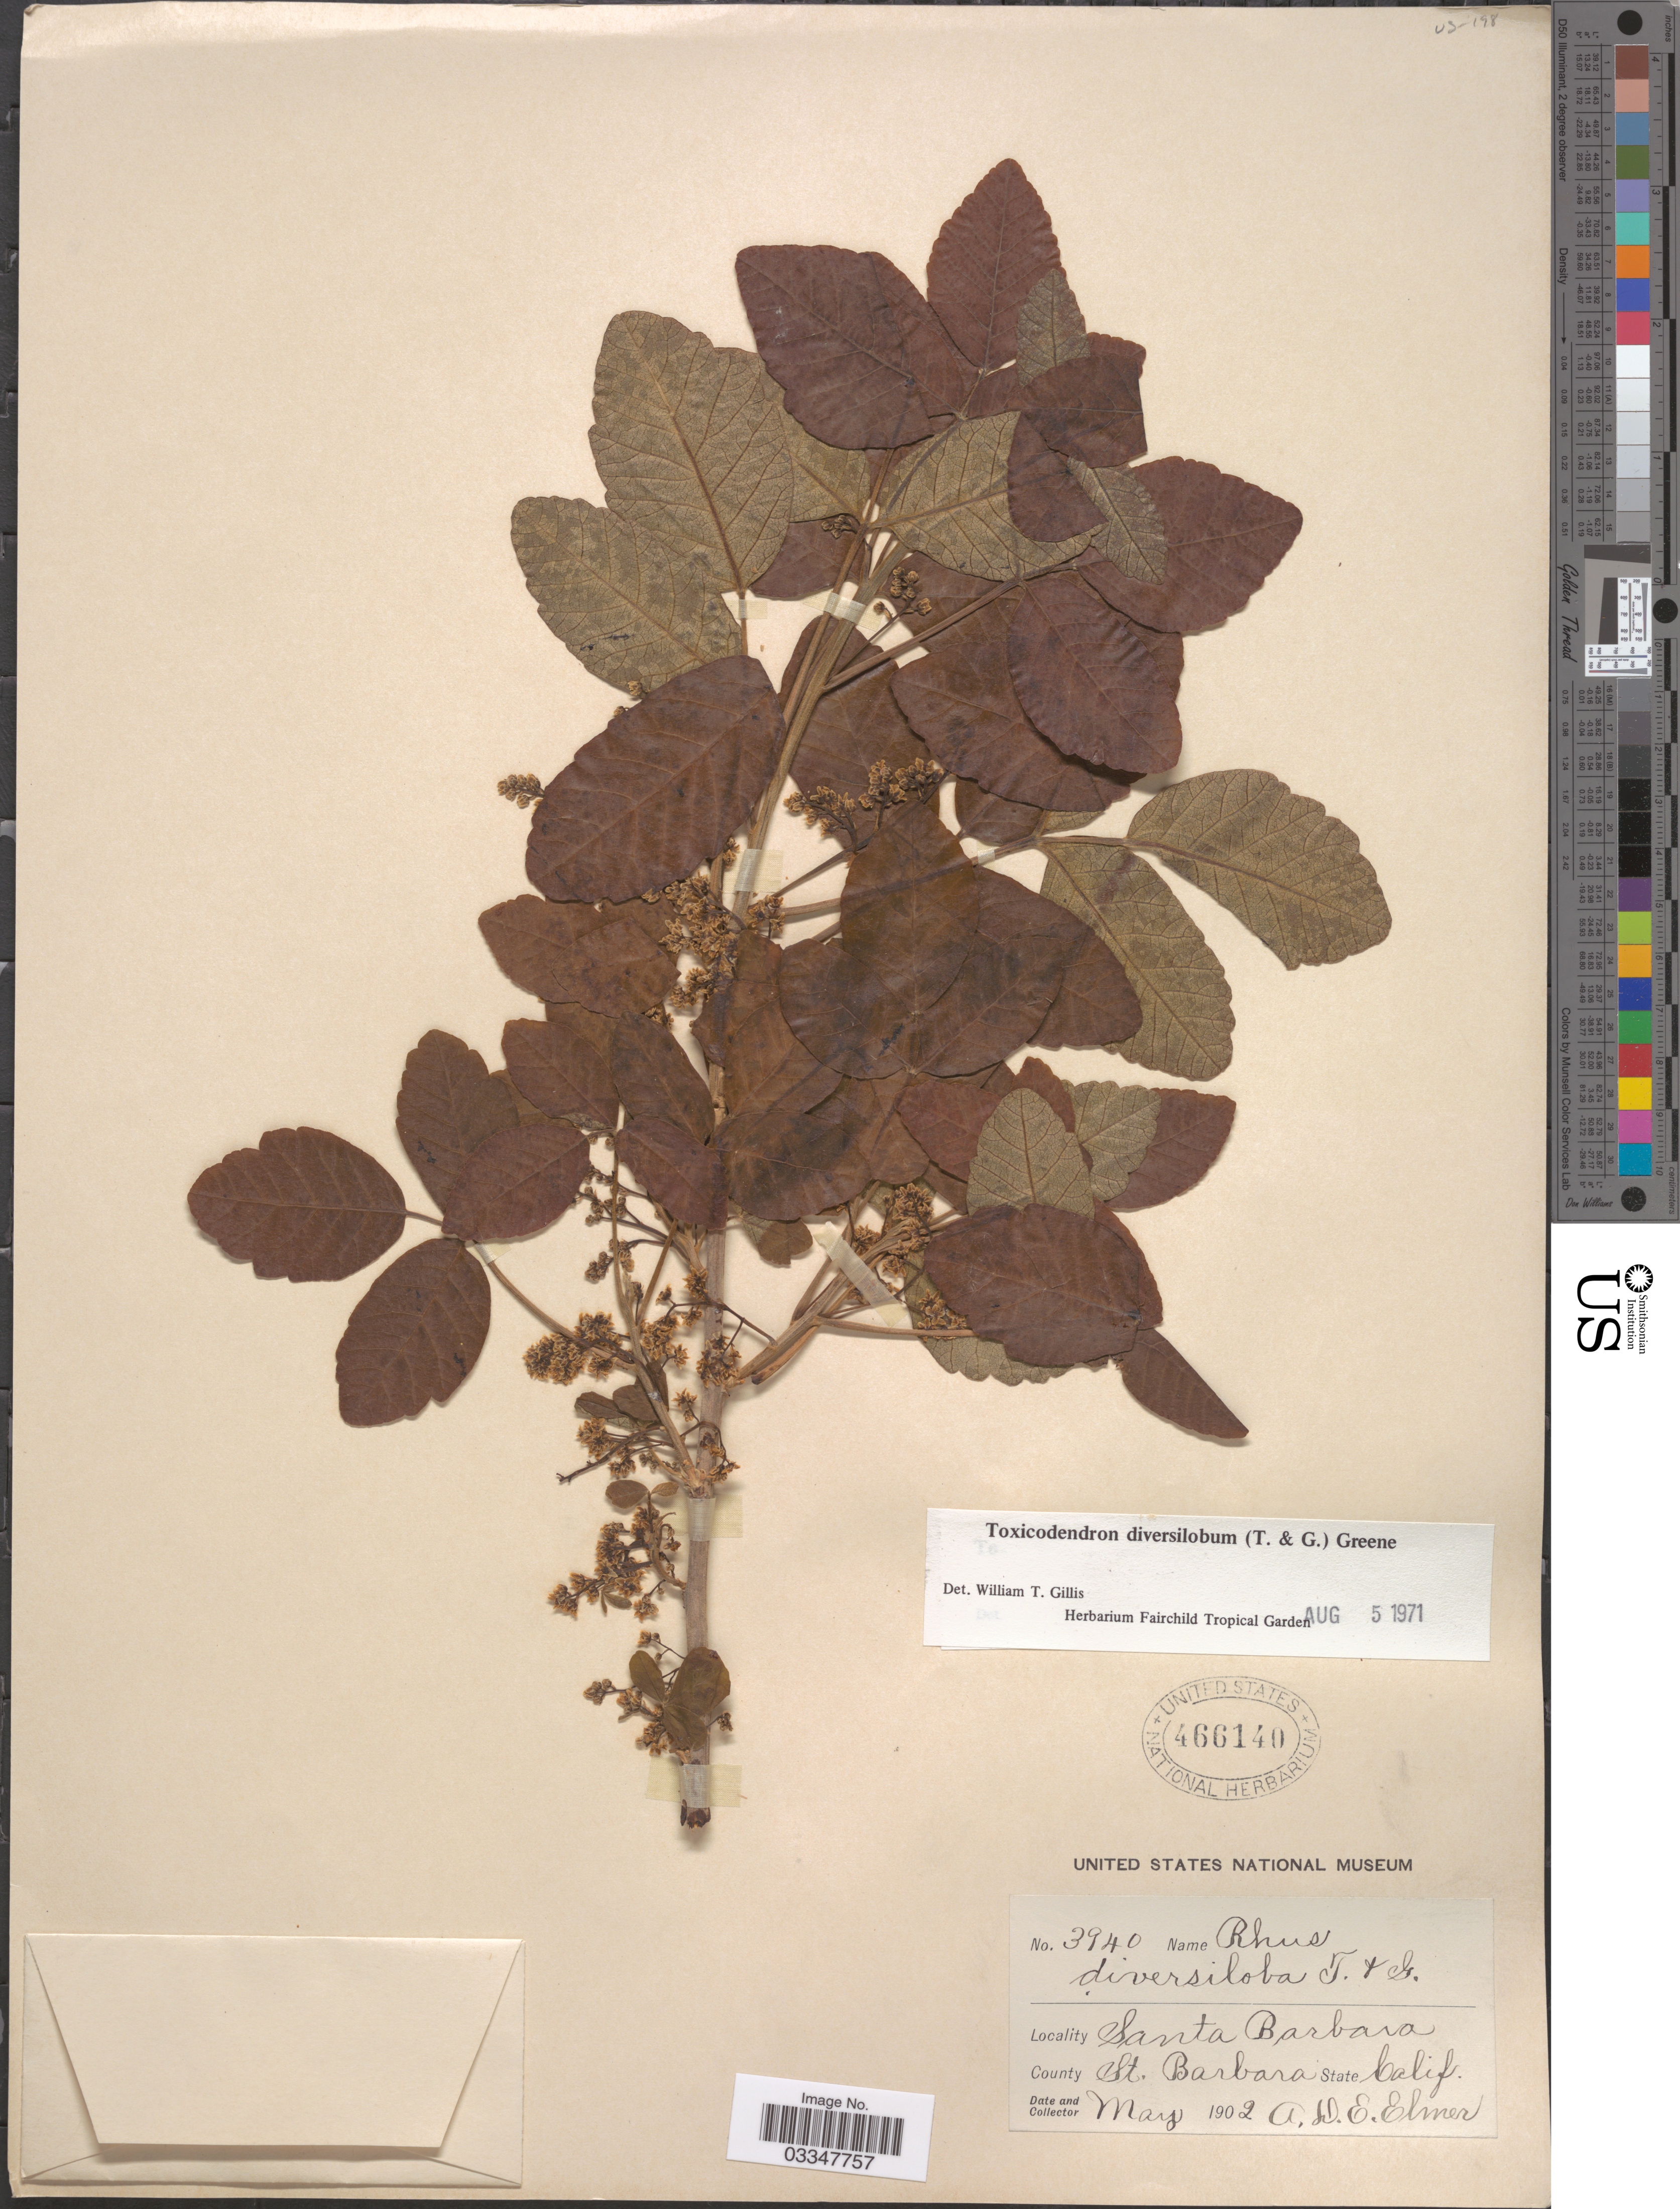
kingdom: Plantae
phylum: Tracheophyta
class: Magnoliopsida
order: Sapindales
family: Anacardiaceae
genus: Toxicodendron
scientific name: Toxicodendron diversilobum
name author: (Torr. & A. Gray) Greene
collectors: A. D. E. Elmer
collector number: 3940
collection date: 1902-05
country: United States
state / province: California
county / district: Santa Barbara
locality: Santa Barbara. County St. Barbara.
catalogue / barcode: US 466140